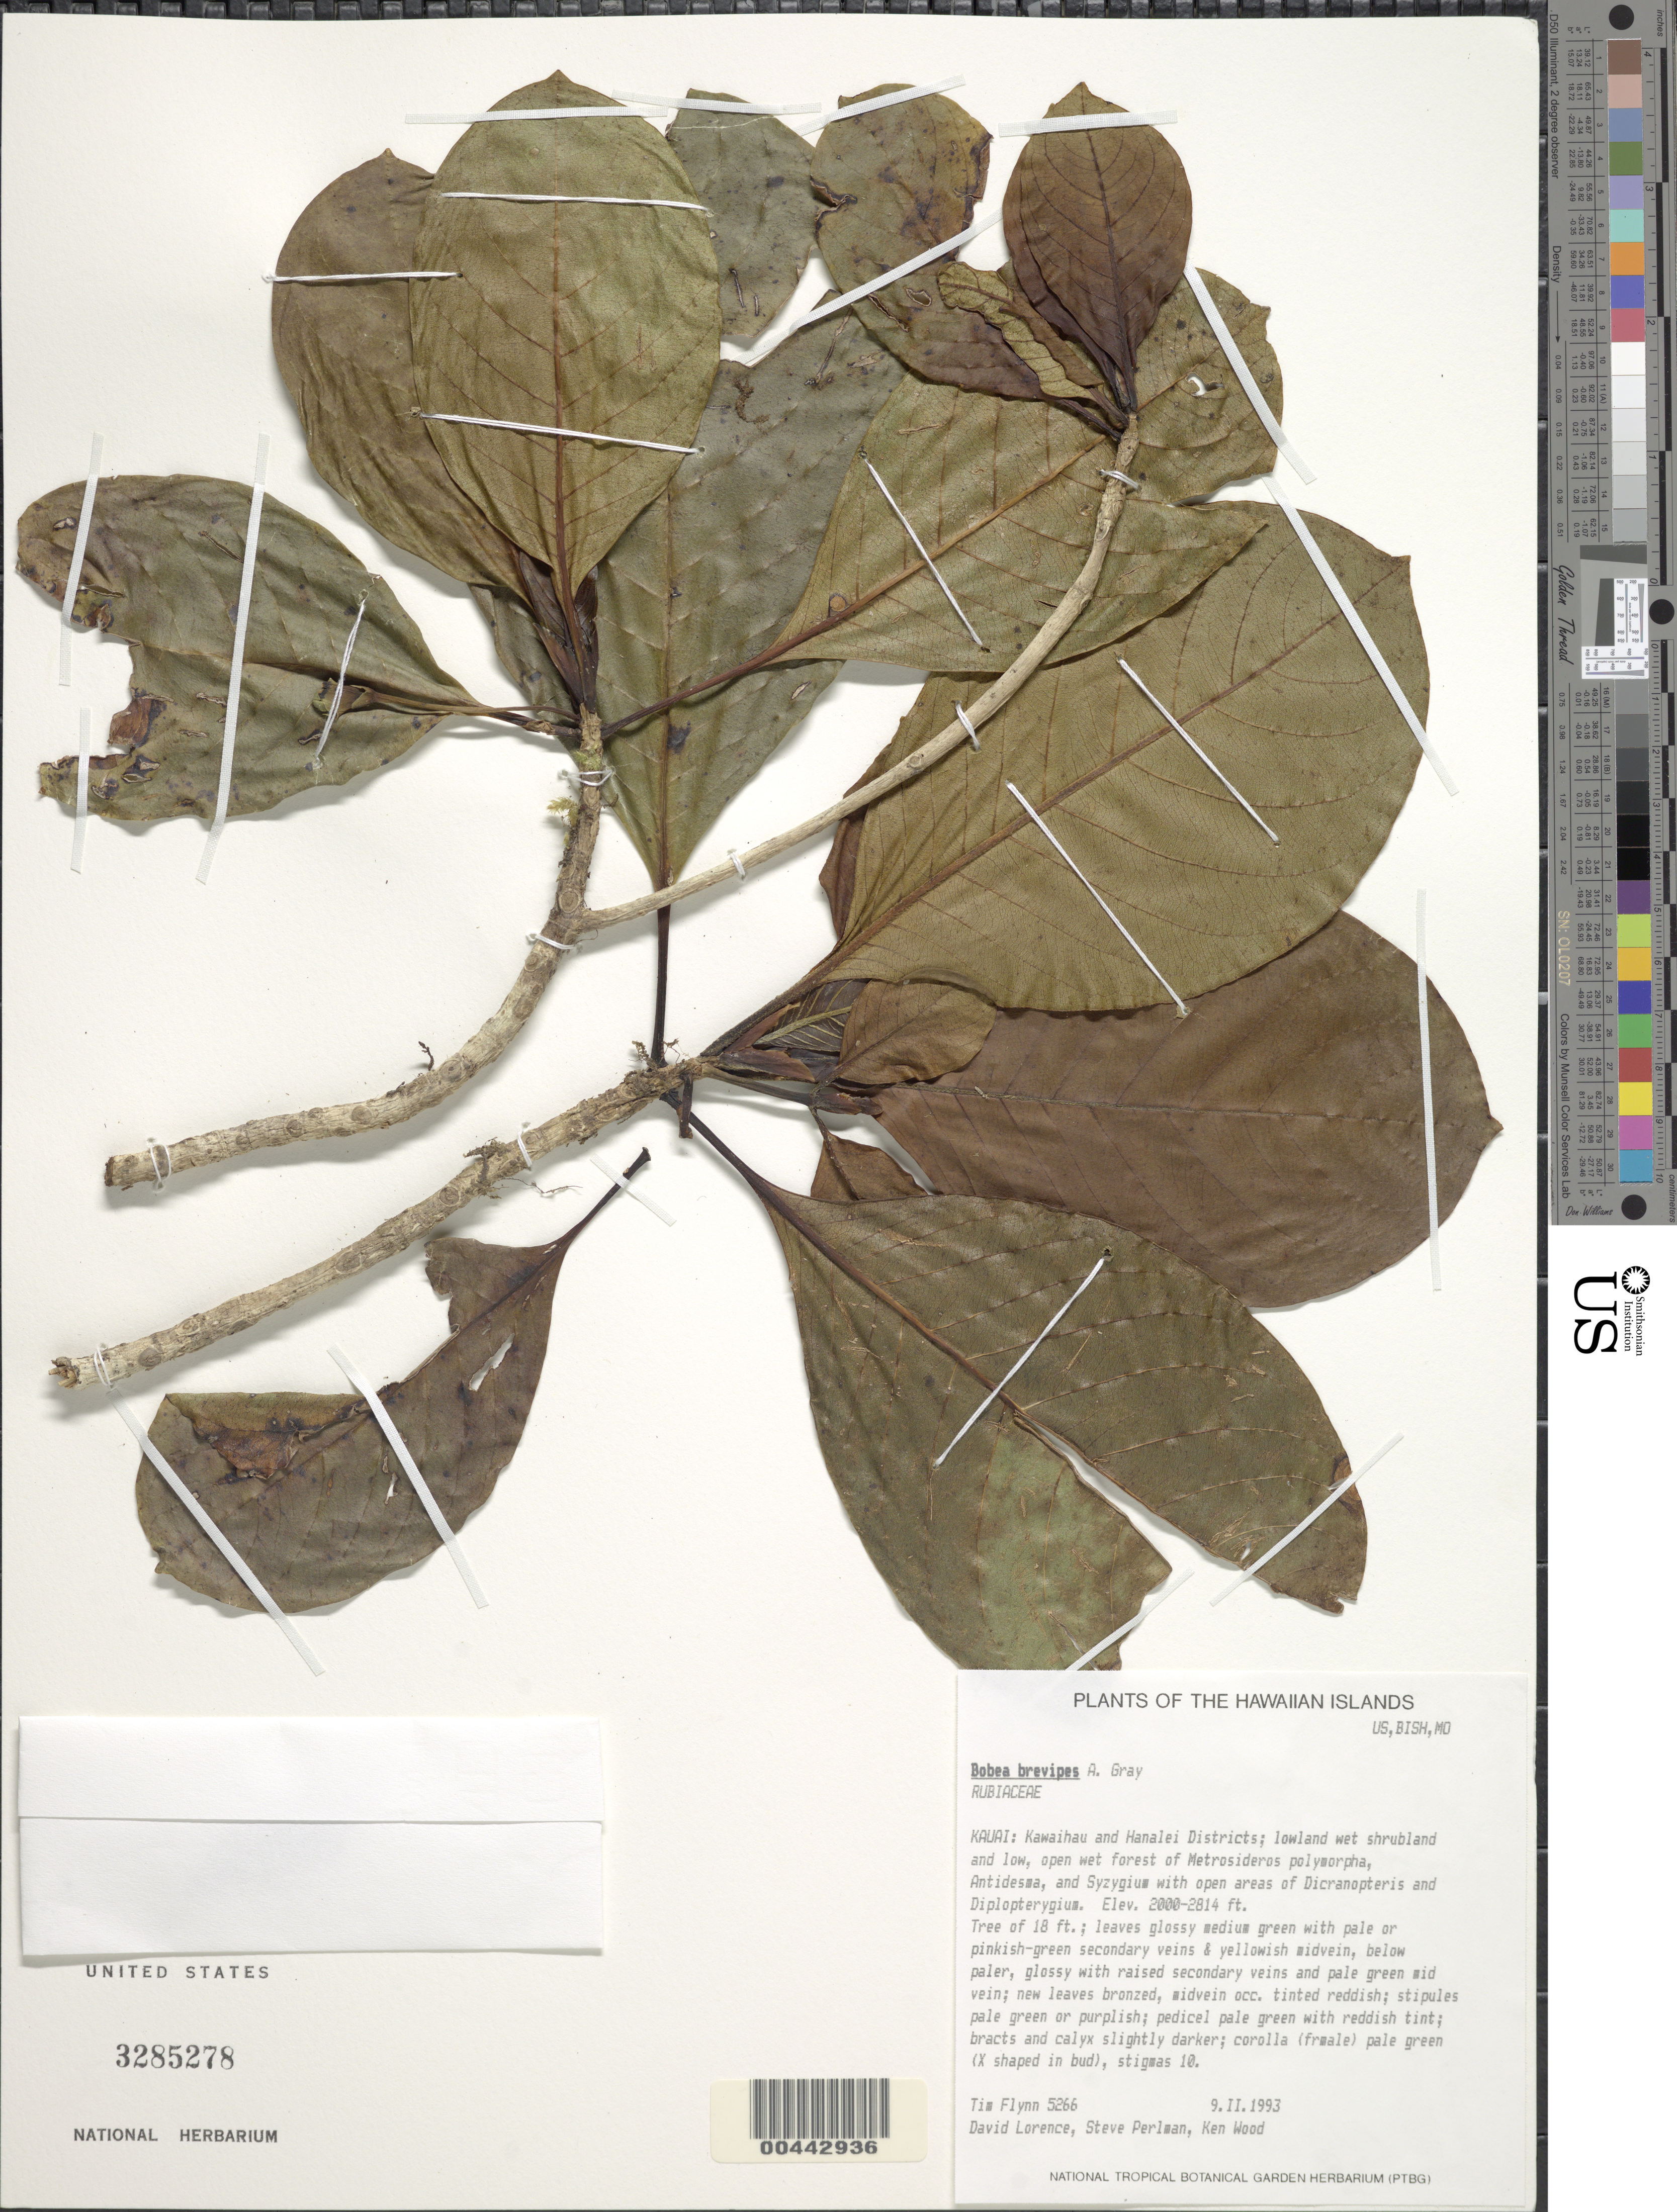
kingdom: Plantae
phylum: Tracheophyta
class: Magnoliopsida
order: Gentianales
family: Rubiaceae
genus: Bobea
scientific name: Bobea brevipes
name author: A. Gray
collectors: T. W. Flynn, D. Lorence, S. P. Perlman & K. Wood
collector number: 5266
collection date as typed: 9 Feb 1993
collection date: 1993-02-09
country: United States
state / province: Hawaii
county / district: Kauai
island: Kaua'i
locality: Kawaihau and Hanalei Districts.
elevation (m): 610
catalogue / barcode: US 3285278